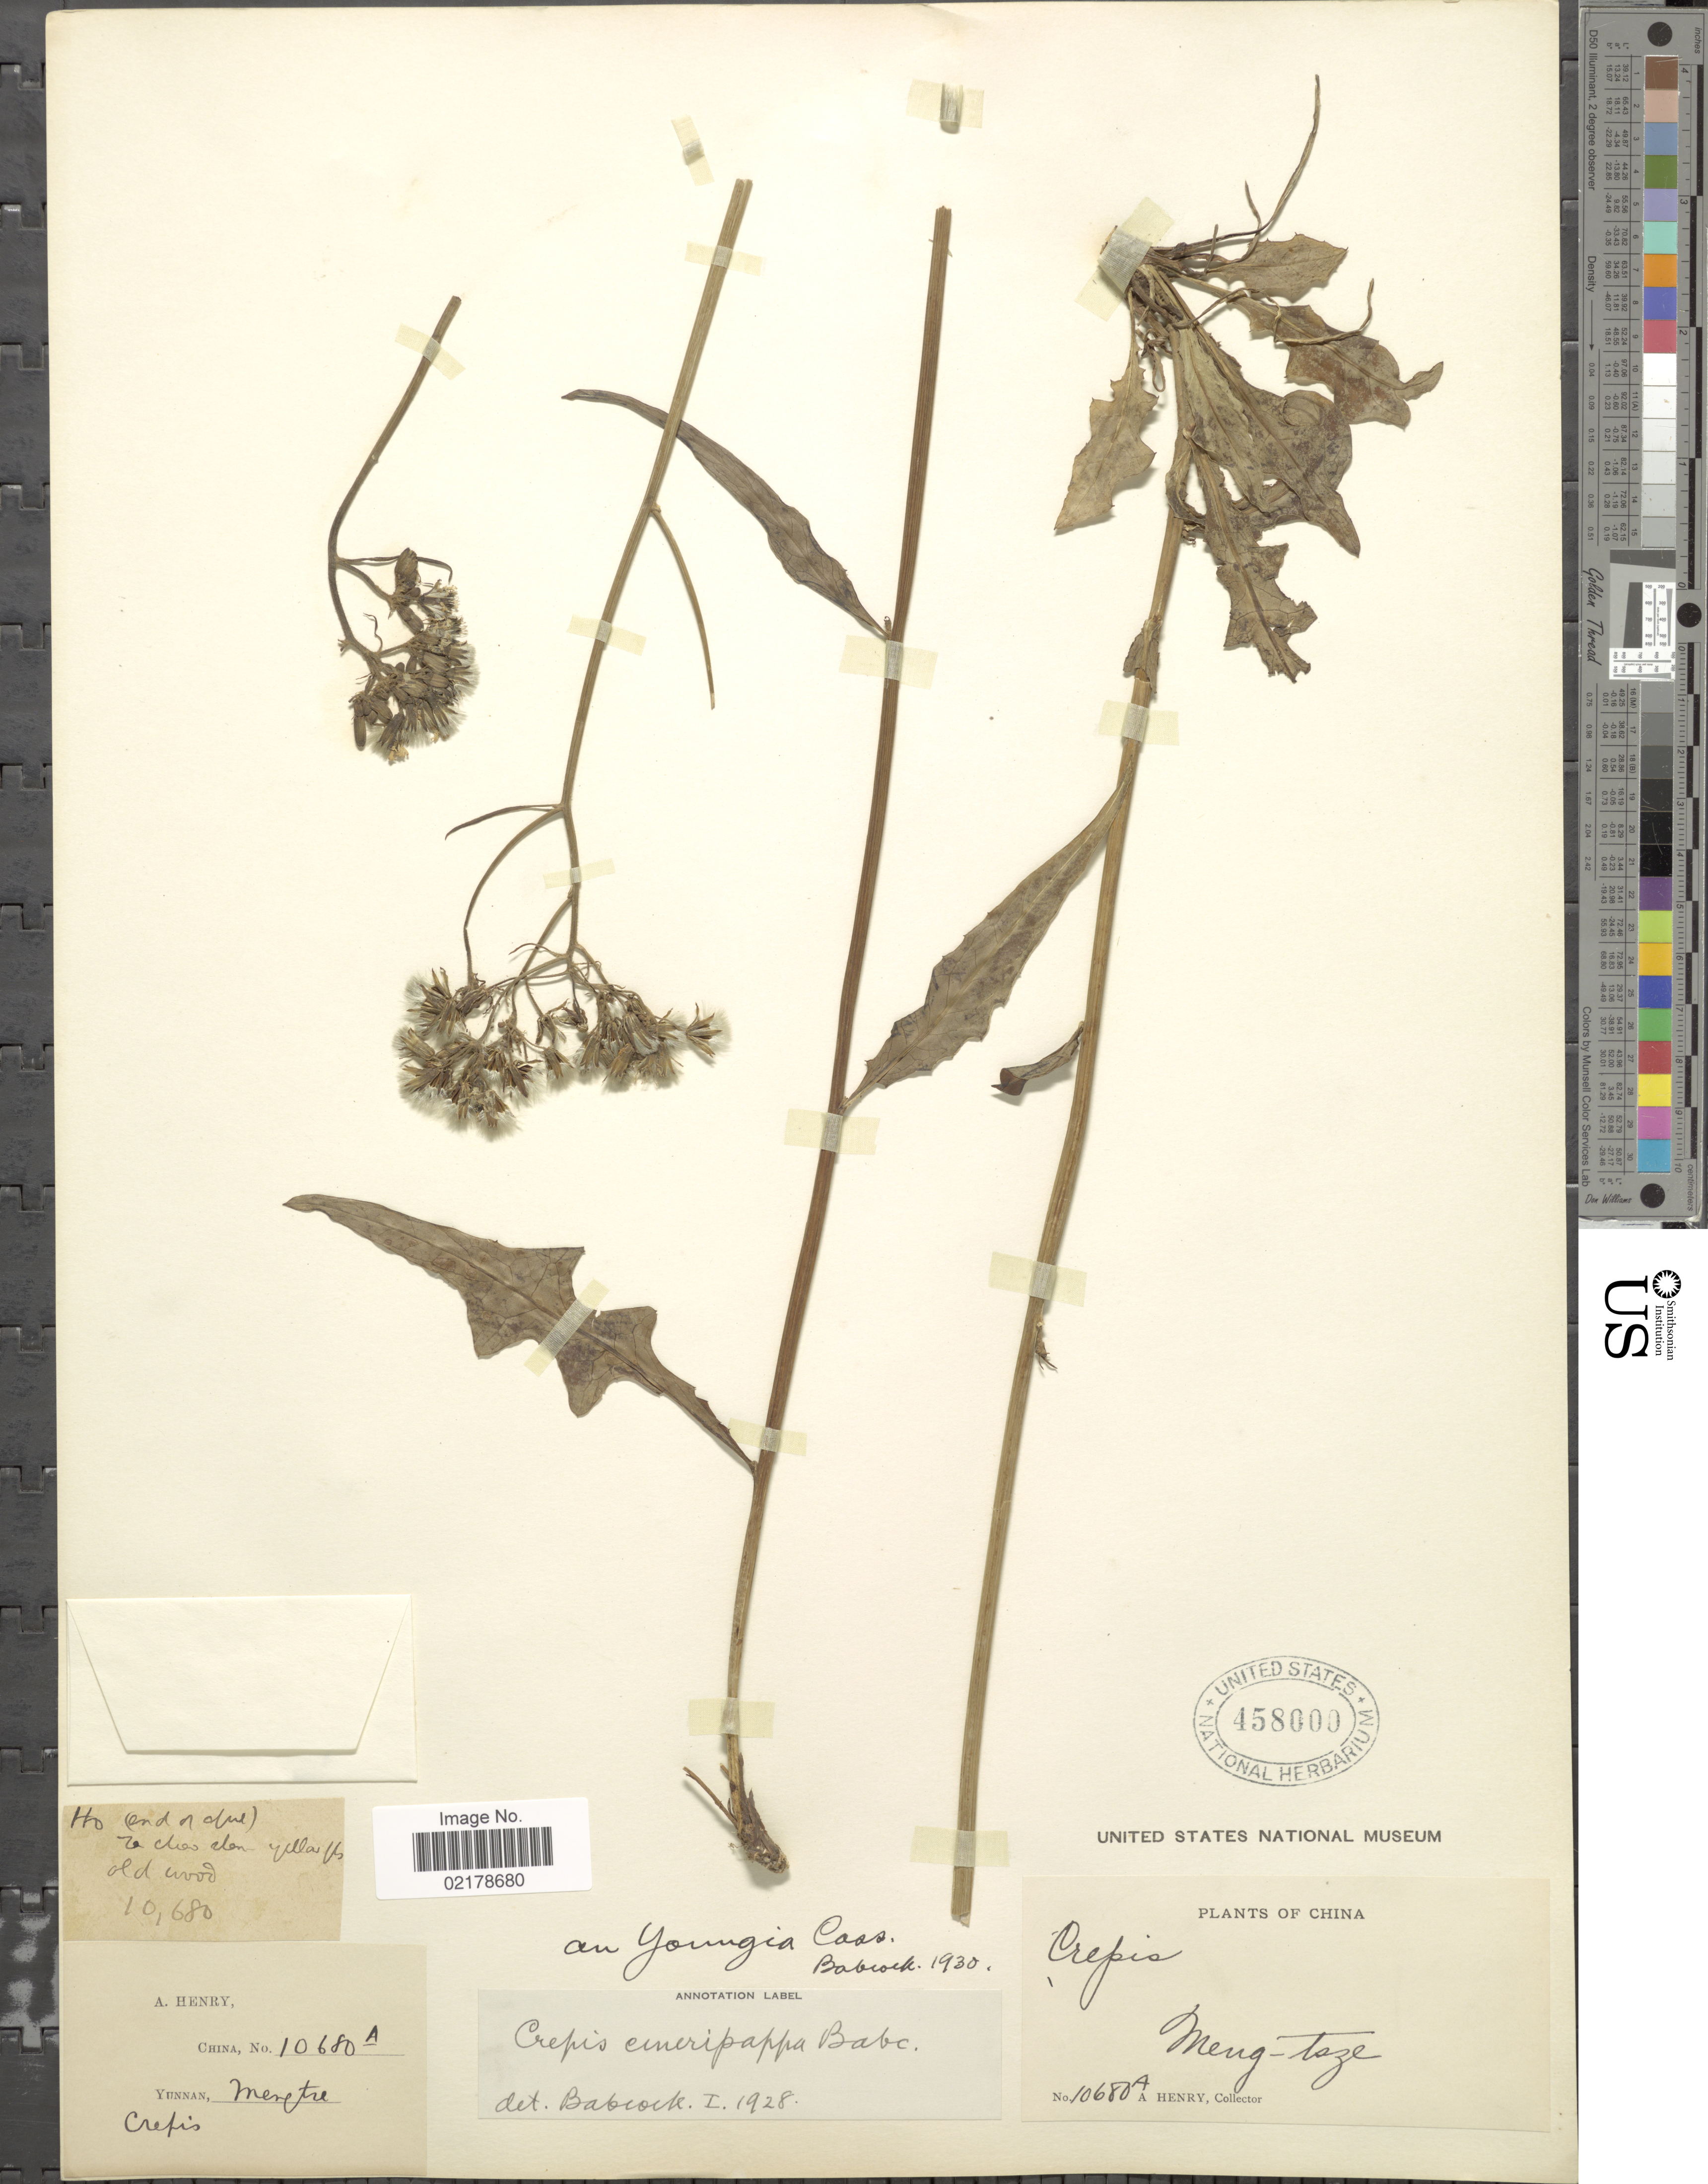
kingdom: Plantae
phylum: Tracheophyta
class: Magnoliopsida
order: Asterales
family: Asteraceae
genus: Youngia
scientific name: Youngia cineripappa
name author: (Babc.) Babc. & Stebbins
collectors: A. Henry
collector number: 10680 A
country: China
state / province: Yunnan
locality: Yunnan, Mengtze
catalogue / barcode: US 458000